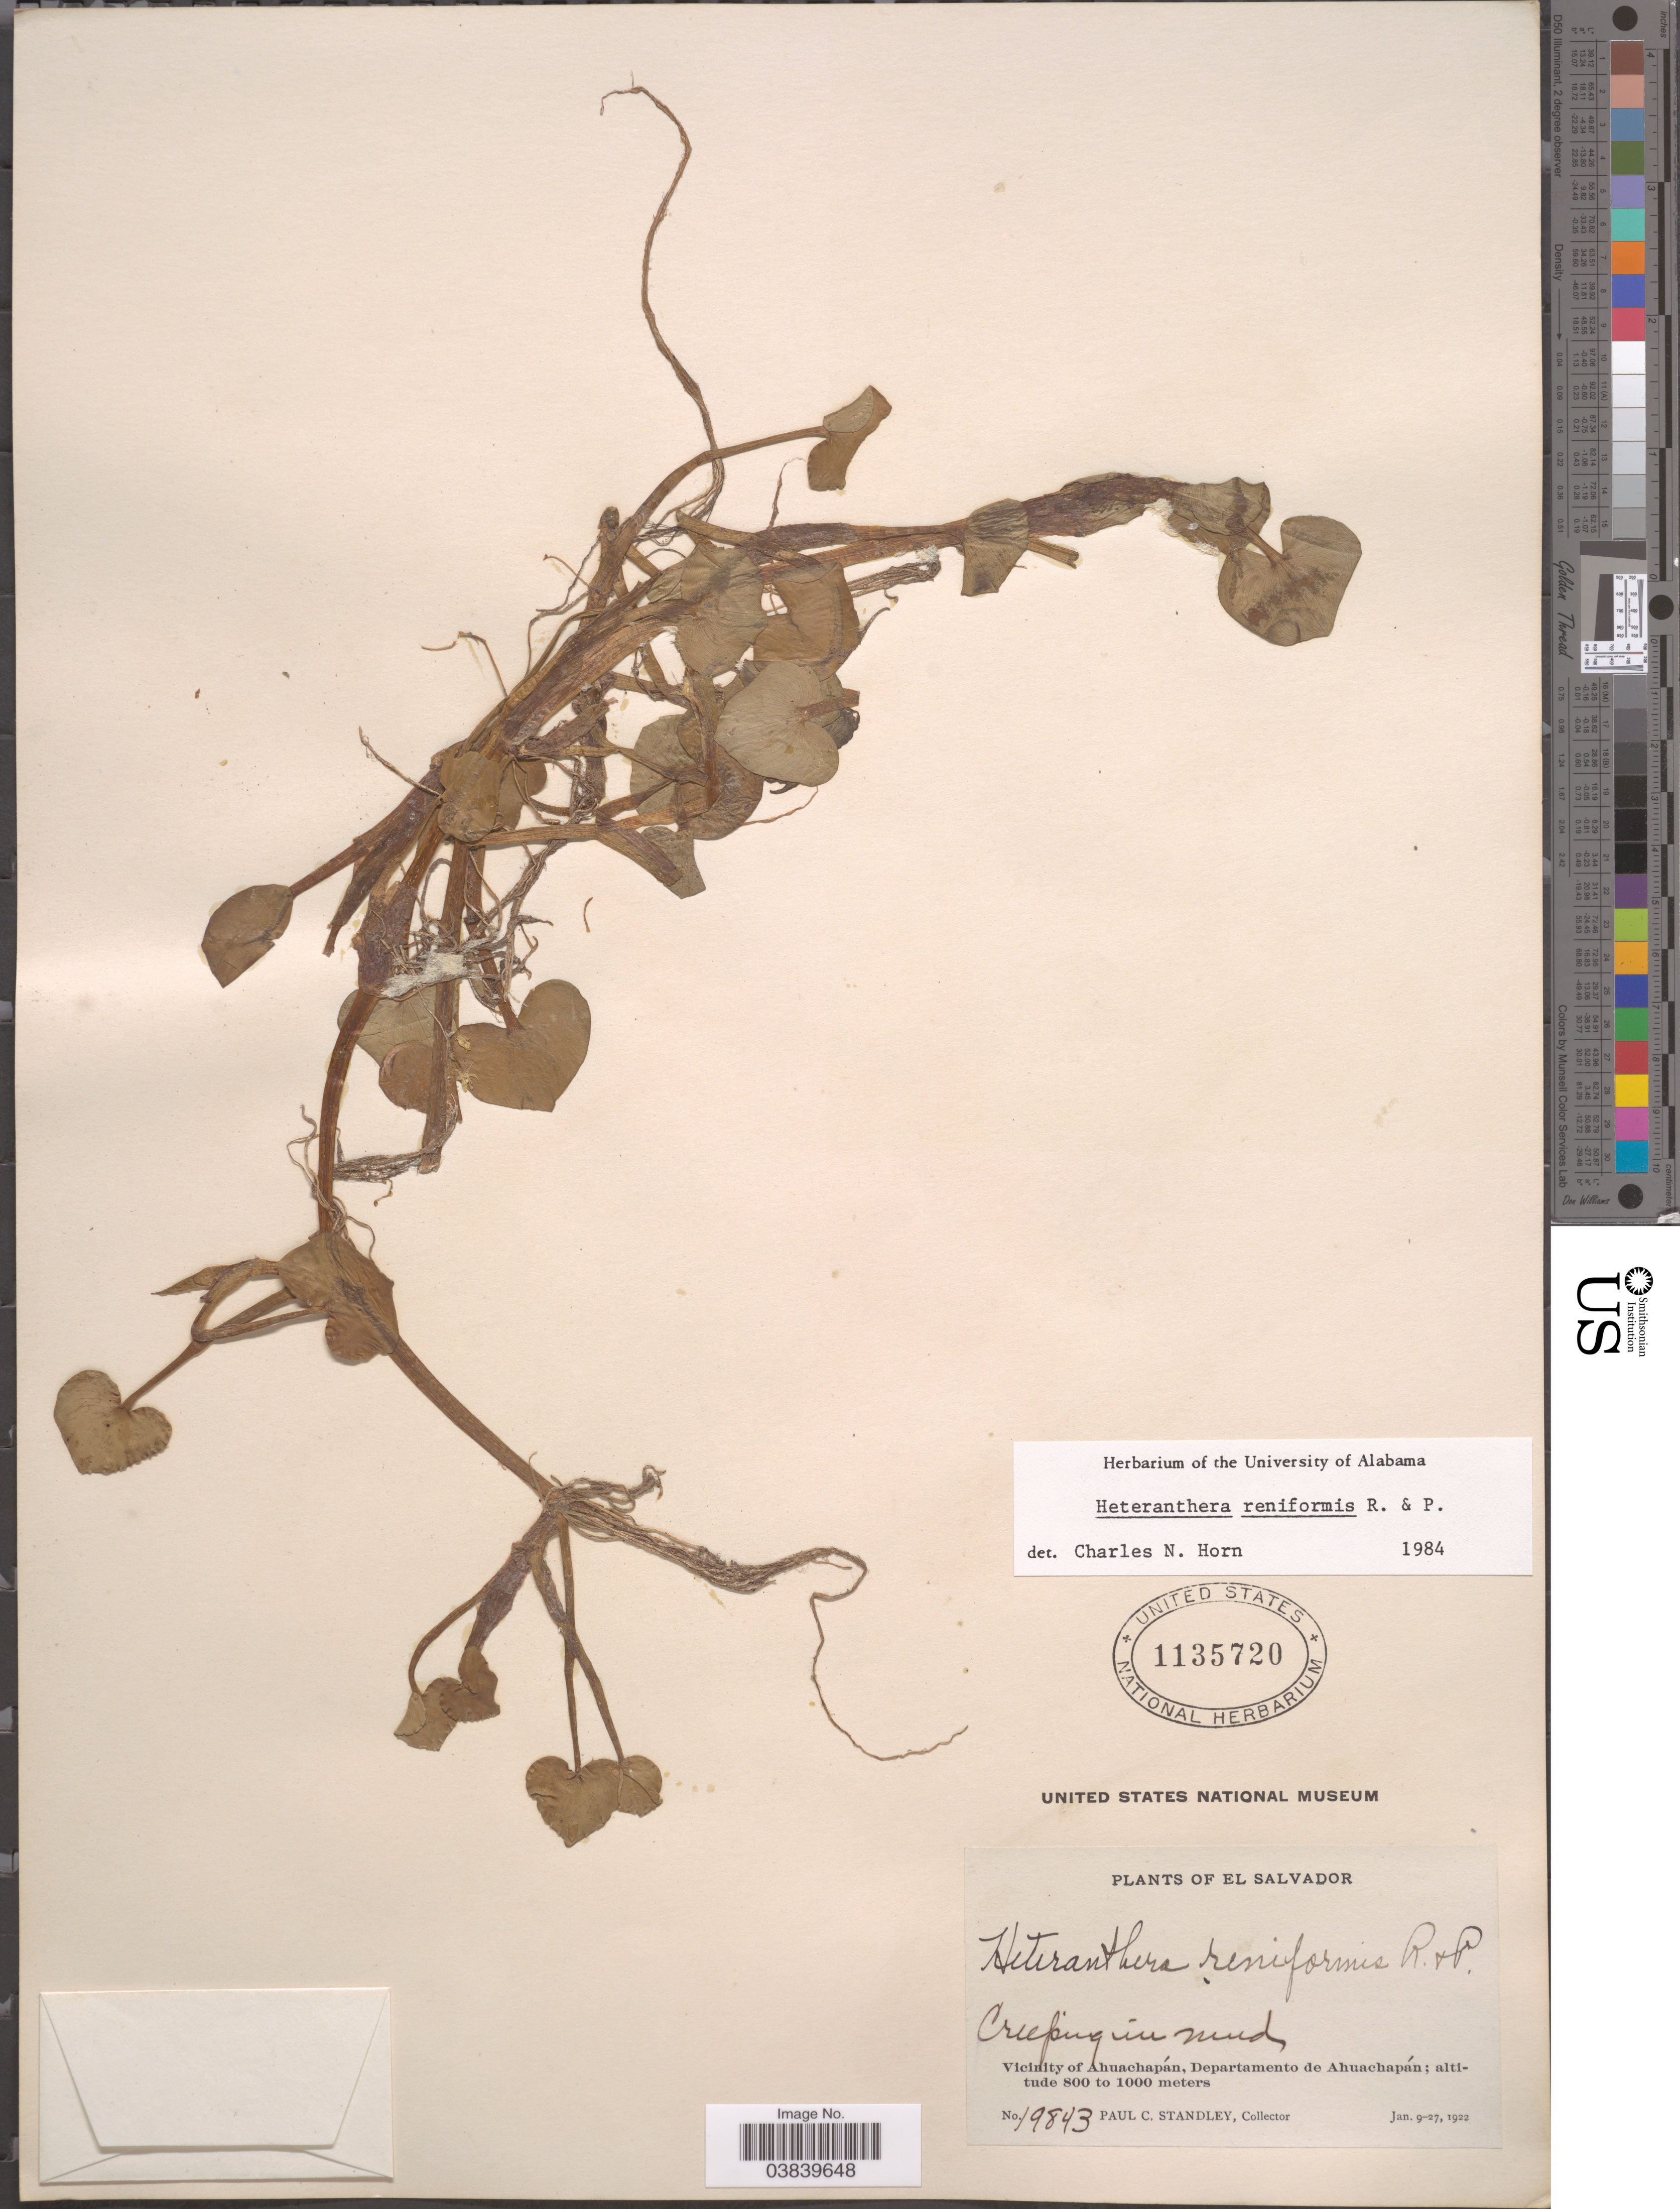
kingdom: Plantae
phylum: Tracheophyta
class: Liliopsida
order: Commelinales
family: Pontederiaceae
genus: Heteranthera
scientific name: Heteranthera reniformis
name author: Ruiz & Pav.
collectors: P. C. Standley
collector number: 19843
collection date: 1922-01-09/1922-01-27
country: El Salvador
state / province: Ahuachapan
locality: Vicinity of Ahuachapán, Departamento de Ahuachapán.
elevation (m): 800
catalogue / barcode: US 1135720